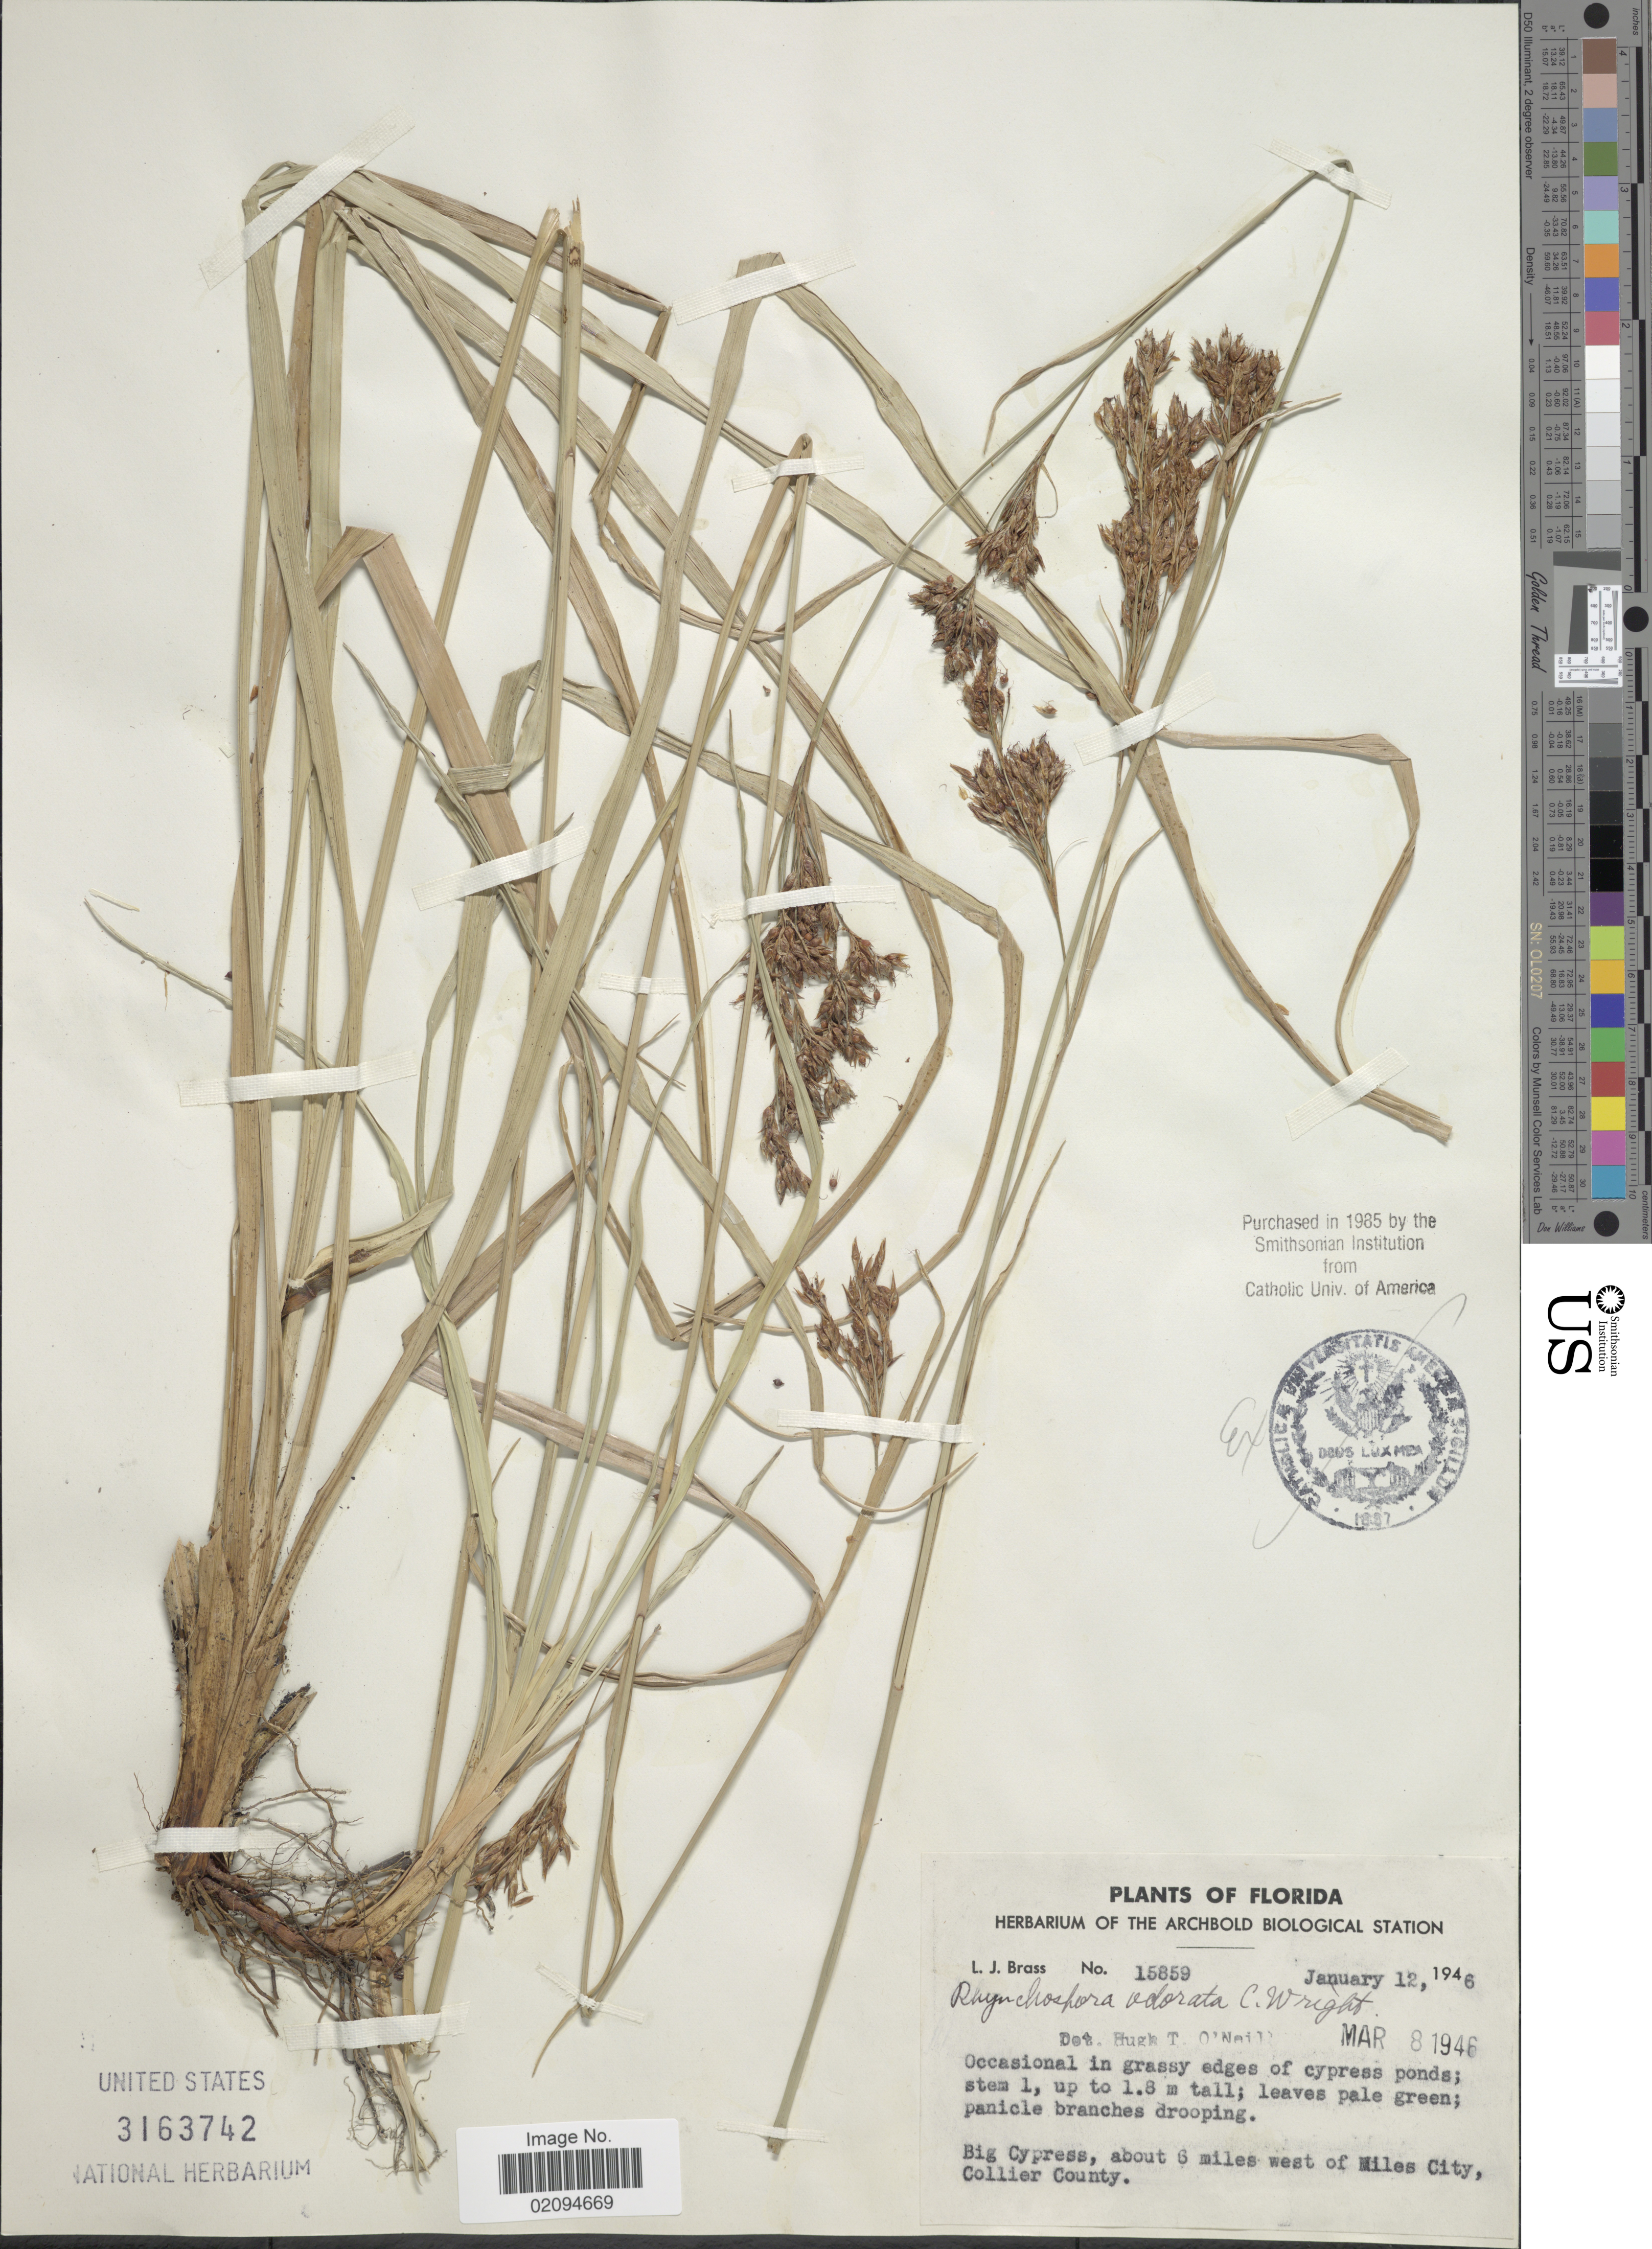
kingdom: Plantae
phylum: Tracheophyta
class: Liliopsida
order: Poales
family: Cyperaceae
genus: Rhynchospora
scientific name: Rhynchospora odorata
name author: C. Wright ex Griseb.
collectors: L. J. Brass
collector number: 15859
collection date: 1946-01-12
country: United States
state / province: Florida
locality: Big Cypress, about 6 miles west of Miles City, Collier County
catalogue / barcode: US 3163742